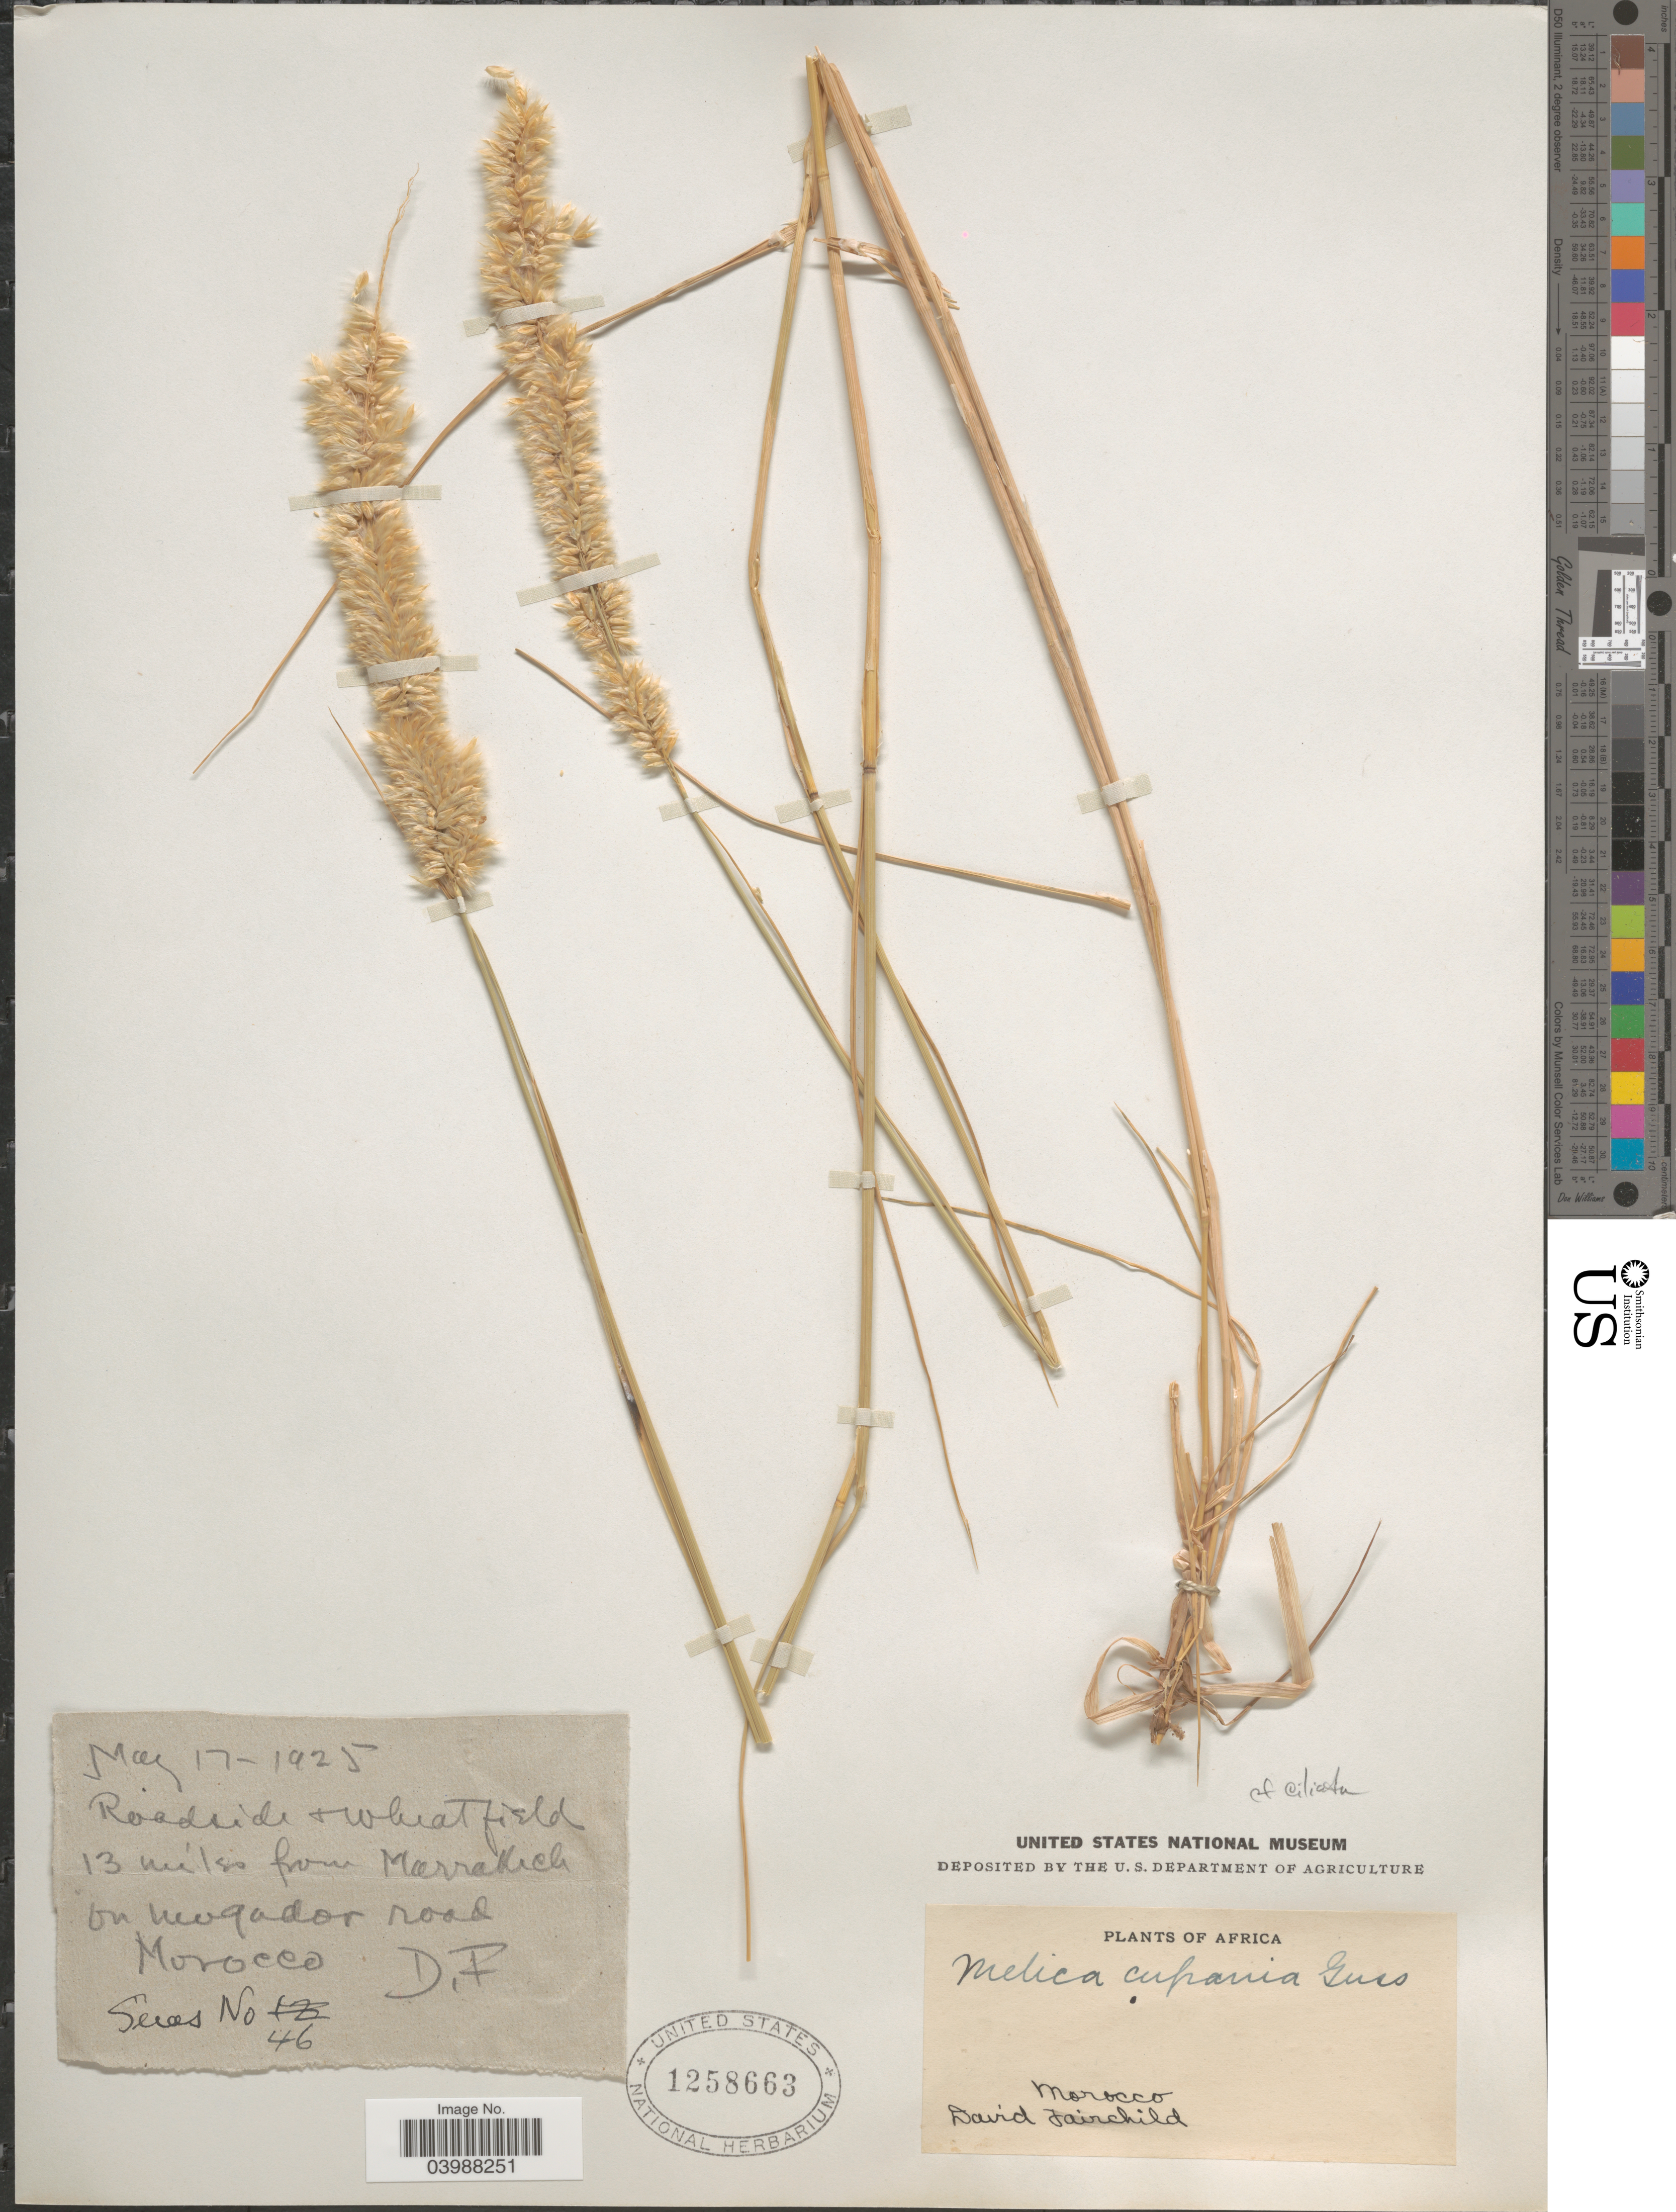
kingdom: Plantae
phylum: Tracheophyta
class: Liliopsida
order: Poales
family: Poaceae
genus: Melica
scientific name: Melica cupani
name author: Gussone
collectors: D. Fairchild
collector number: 46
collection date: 1925-05-17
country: Morocco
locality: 13 miles from Marrakech on moqador road.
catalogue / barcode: US 1258663